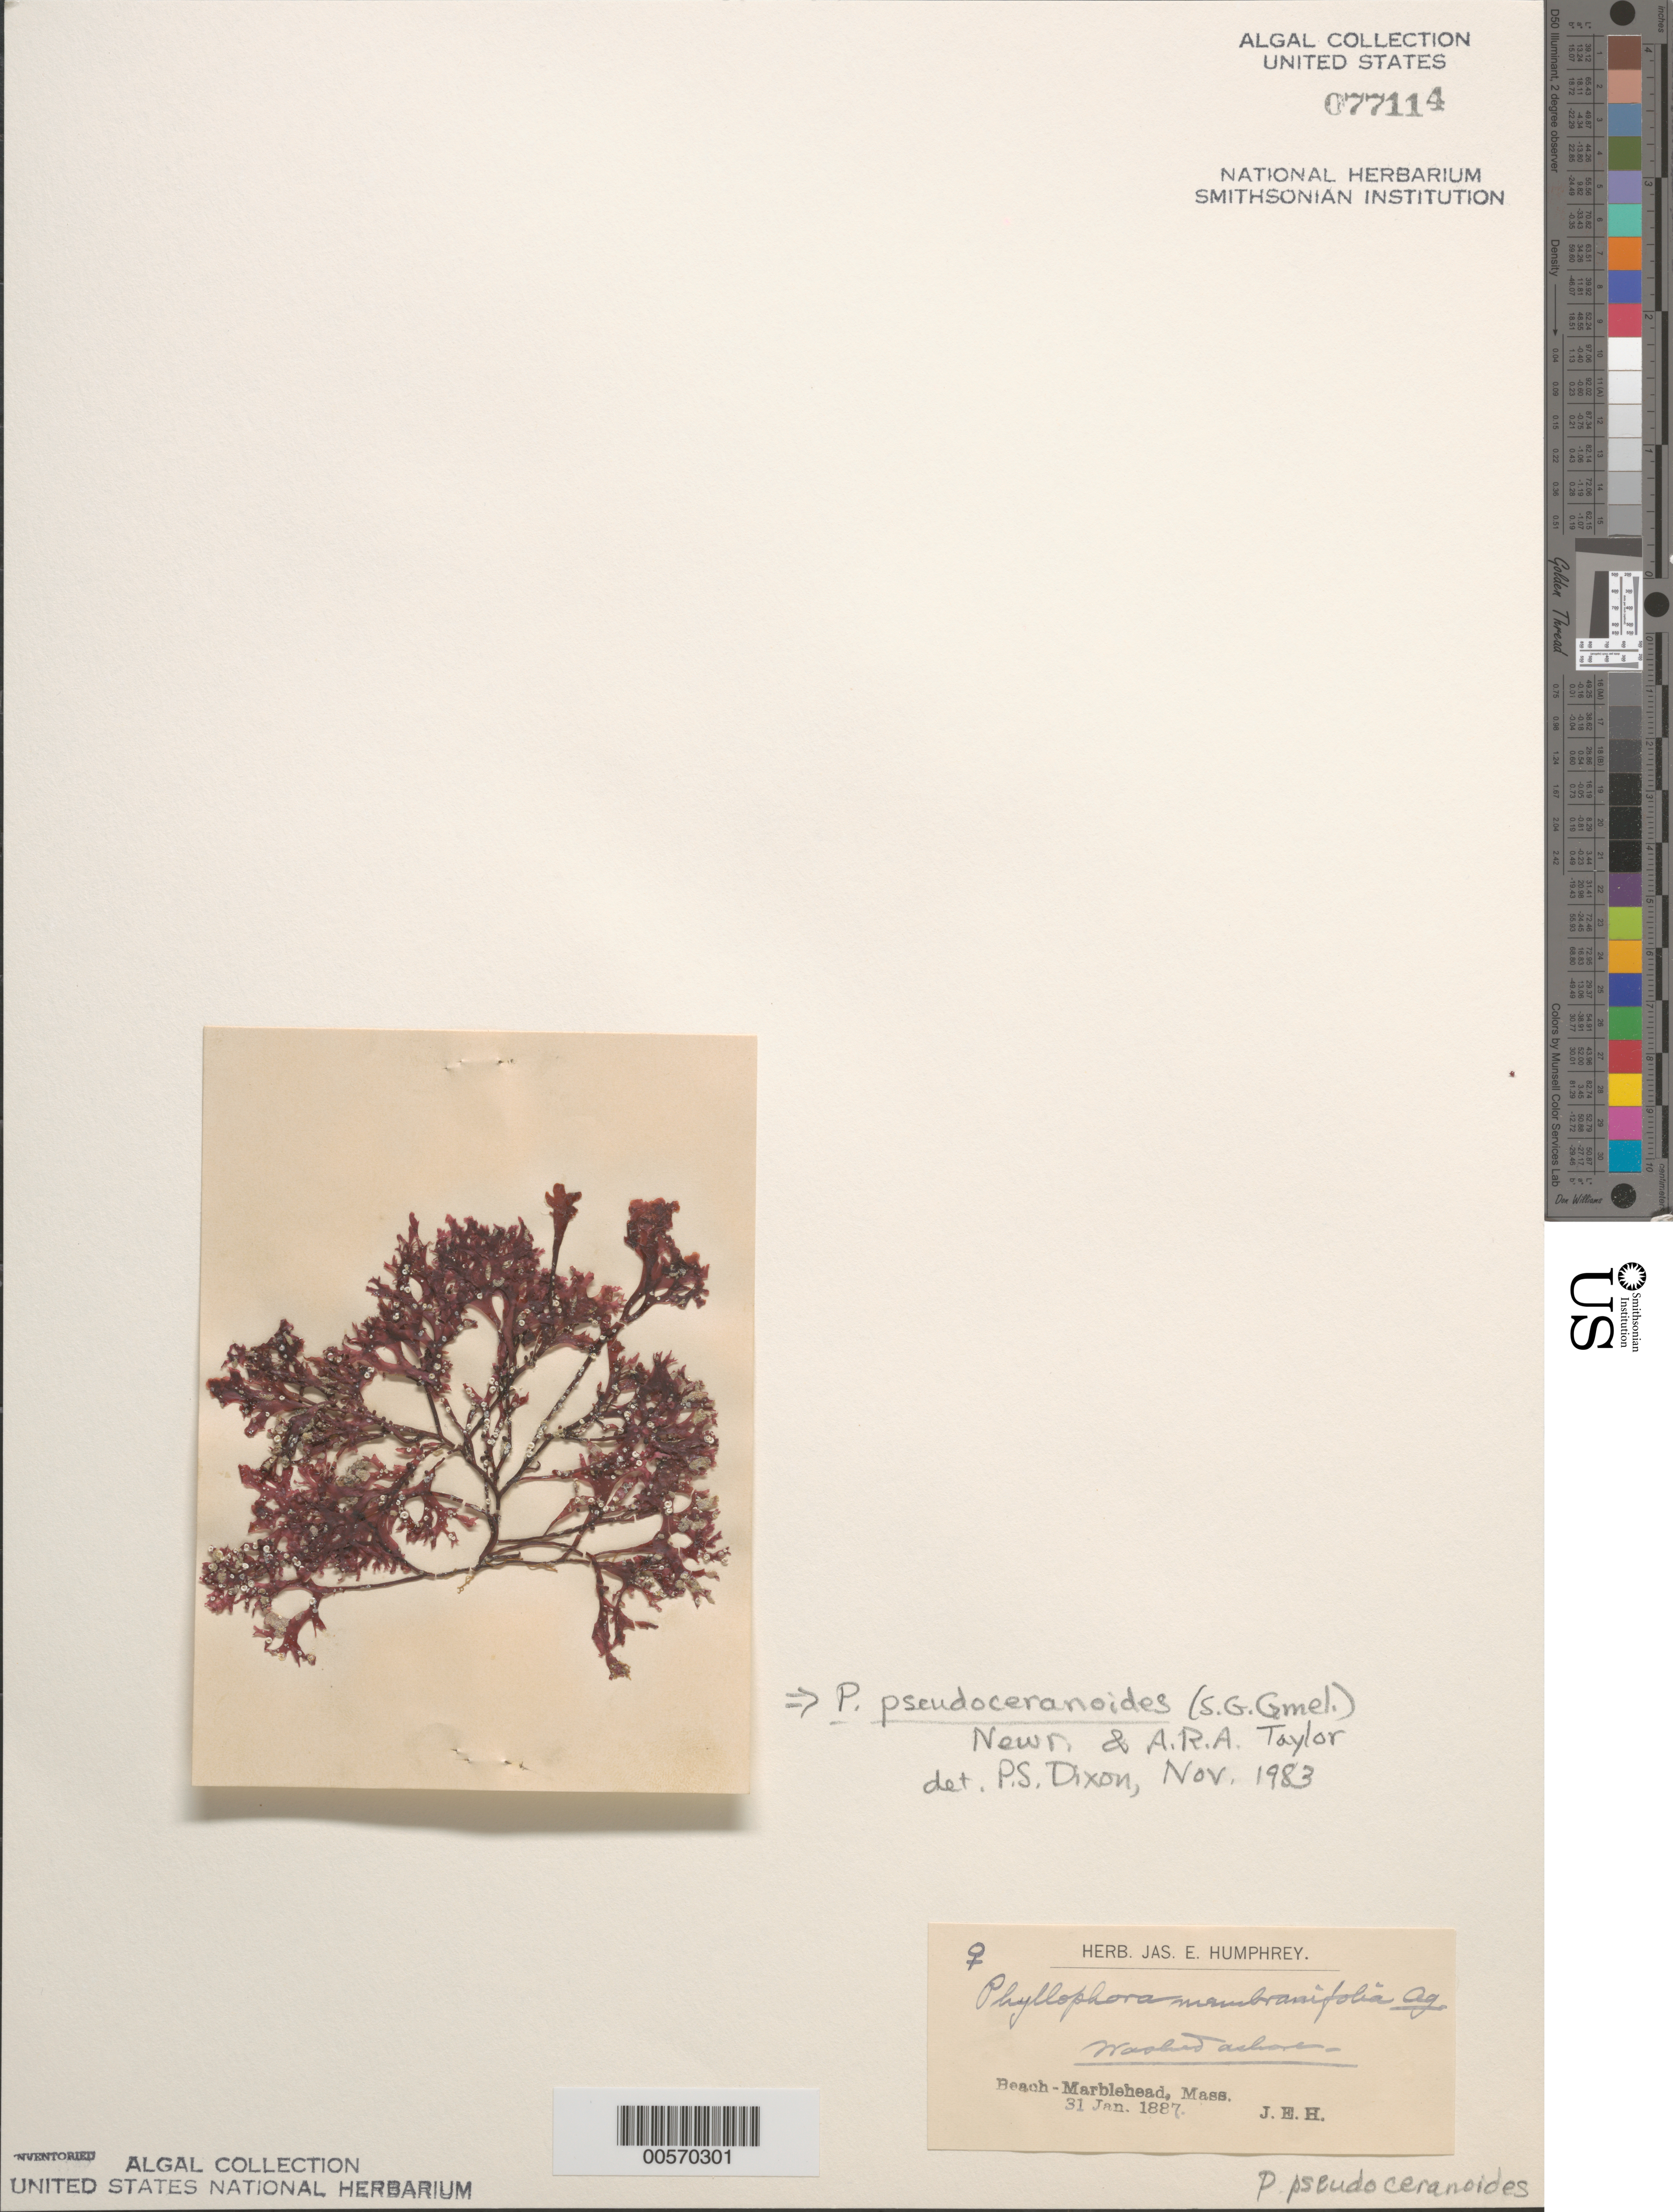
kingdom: Plantae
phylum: Rhodophyta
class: Florideophyceae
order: Gigartinales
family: Phyllophoraceae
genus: Phyllophora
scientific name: Phyllophora pseudoceranoides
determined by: Dixon, P. S.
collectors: J. Humphrey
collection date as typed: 31 Jan 1887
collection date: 1887-01-31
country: United States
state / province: Massachusetts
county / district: Essex County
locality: Marblehead Beach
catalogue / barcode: US 77114